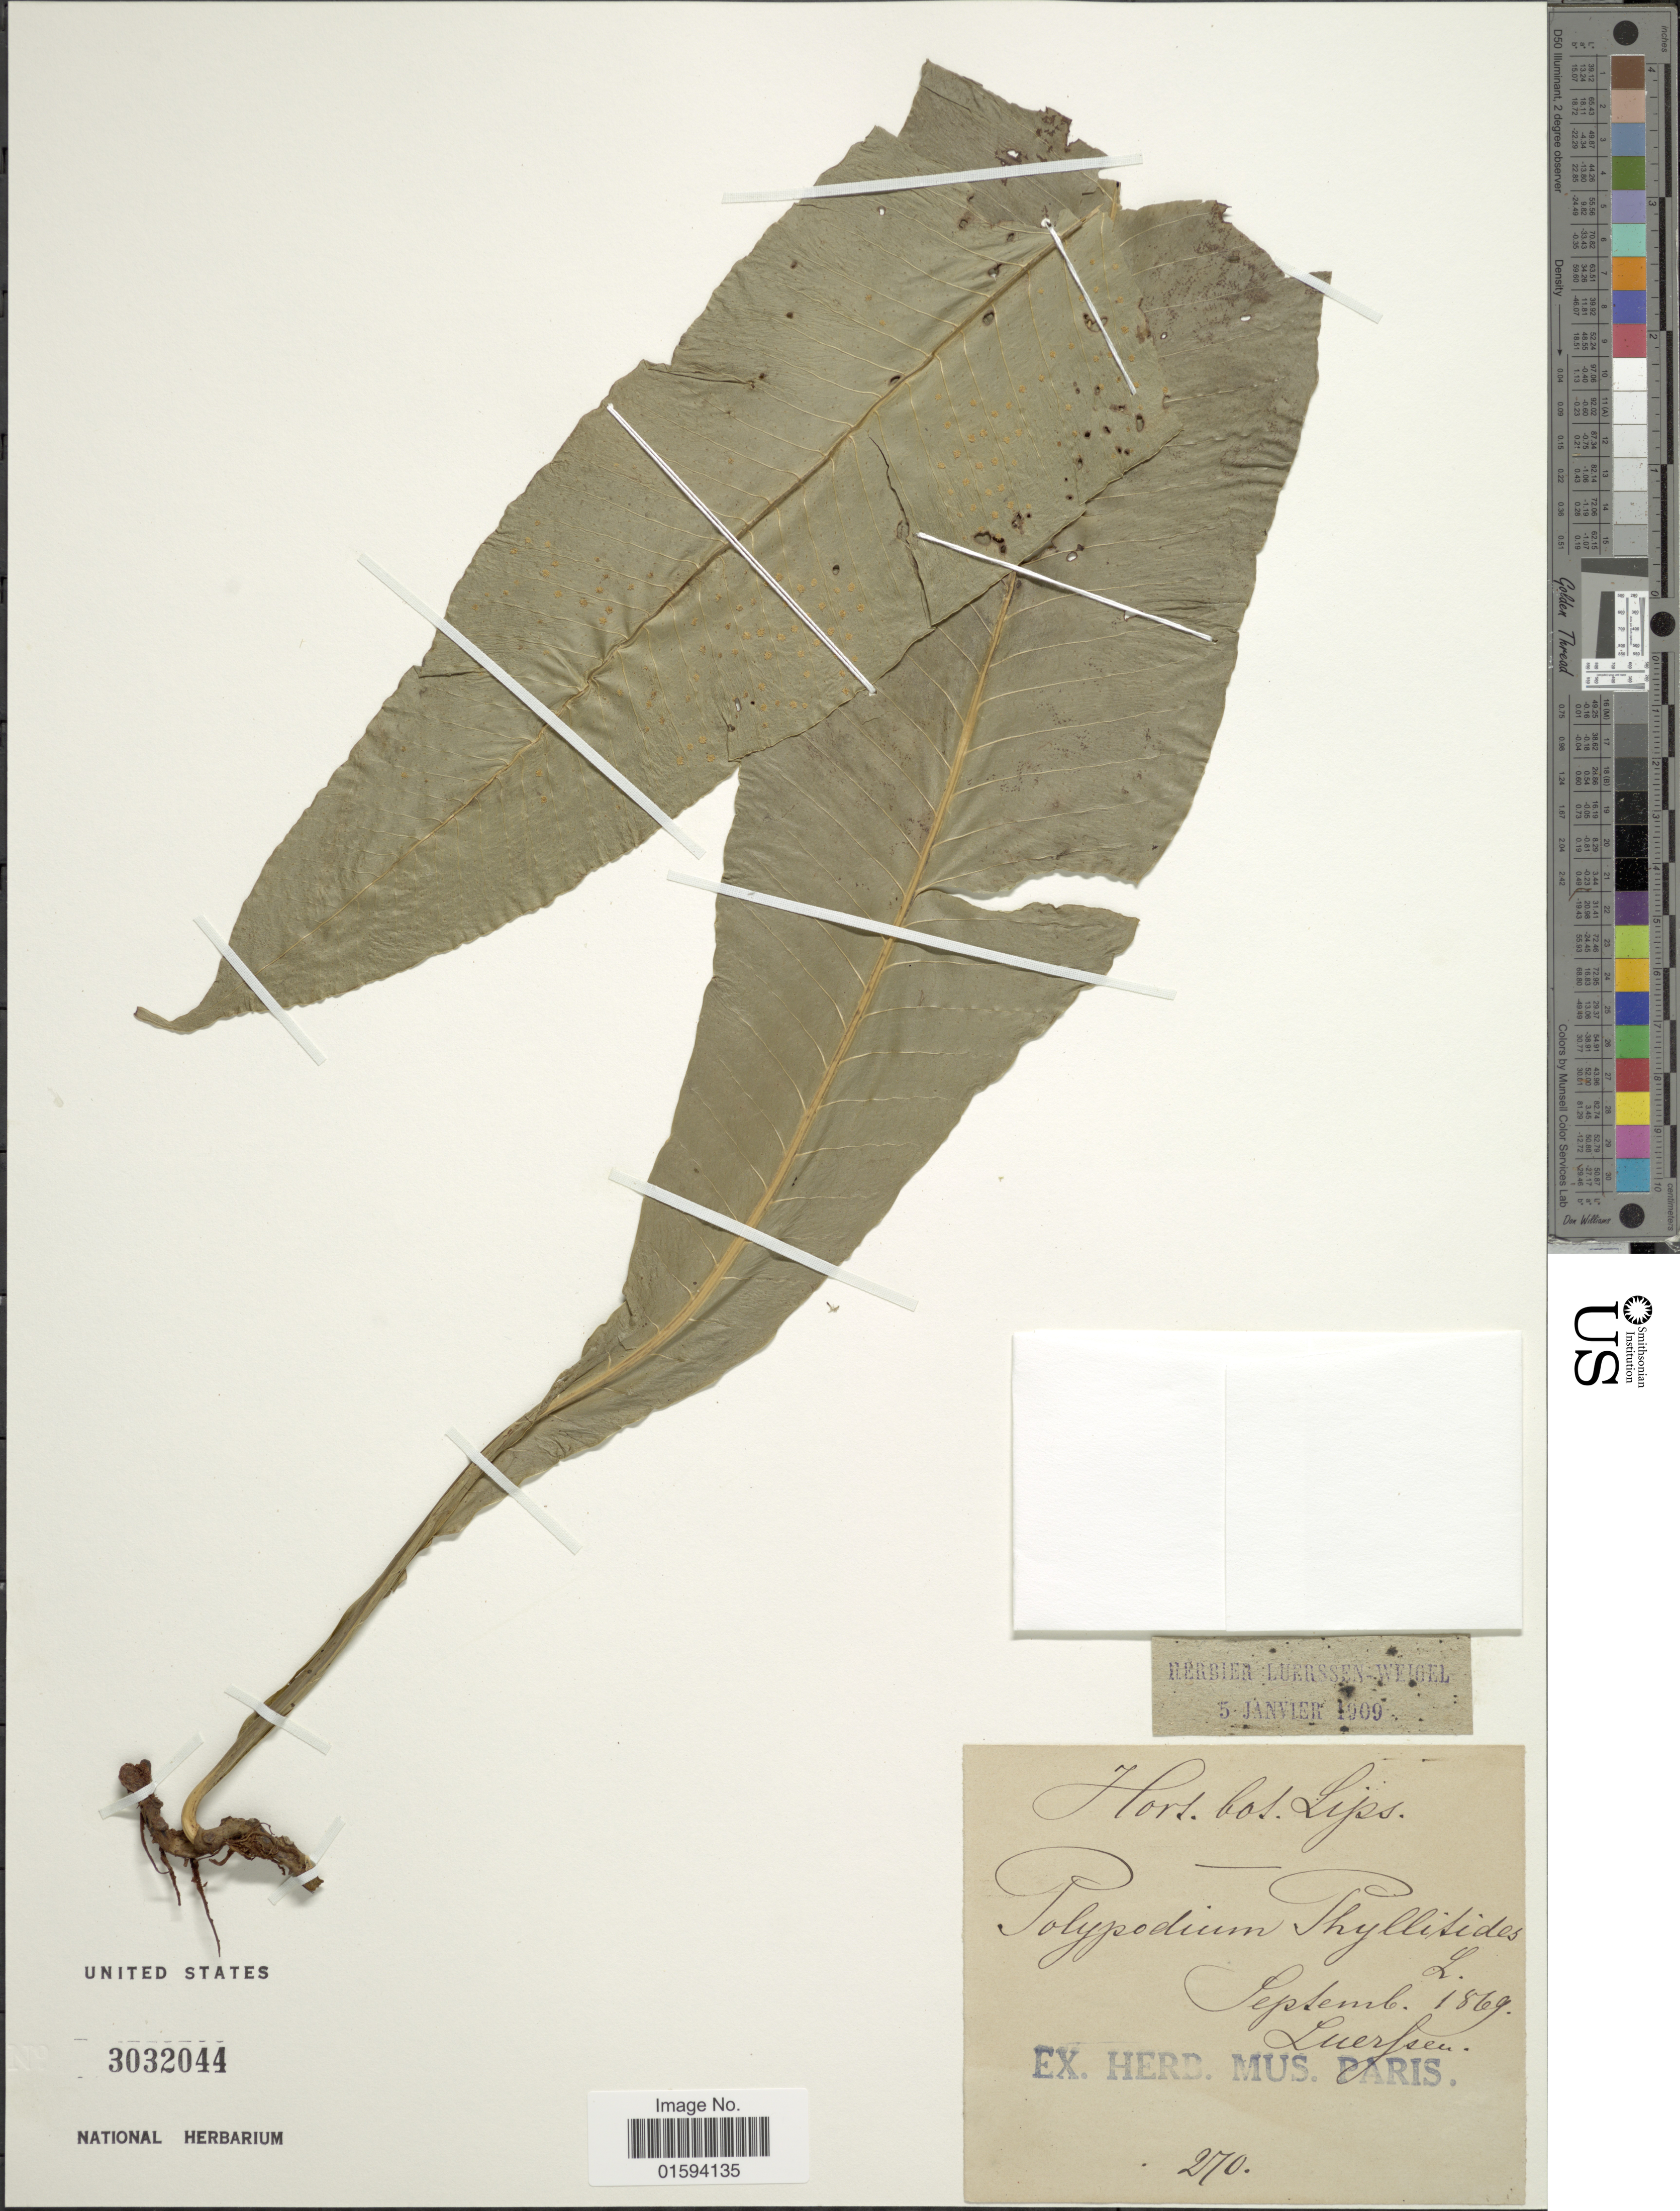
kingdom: Plantae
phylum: Tracheophyta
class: Polypodiopsida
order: Polypodiales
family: Polypodiaceae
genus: Polypodium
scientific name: Polypodium phyllitidis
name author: L.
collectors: Luerssen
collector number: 270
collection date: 1869-09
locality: Hort Bot. Lips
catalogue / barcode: US 3032044